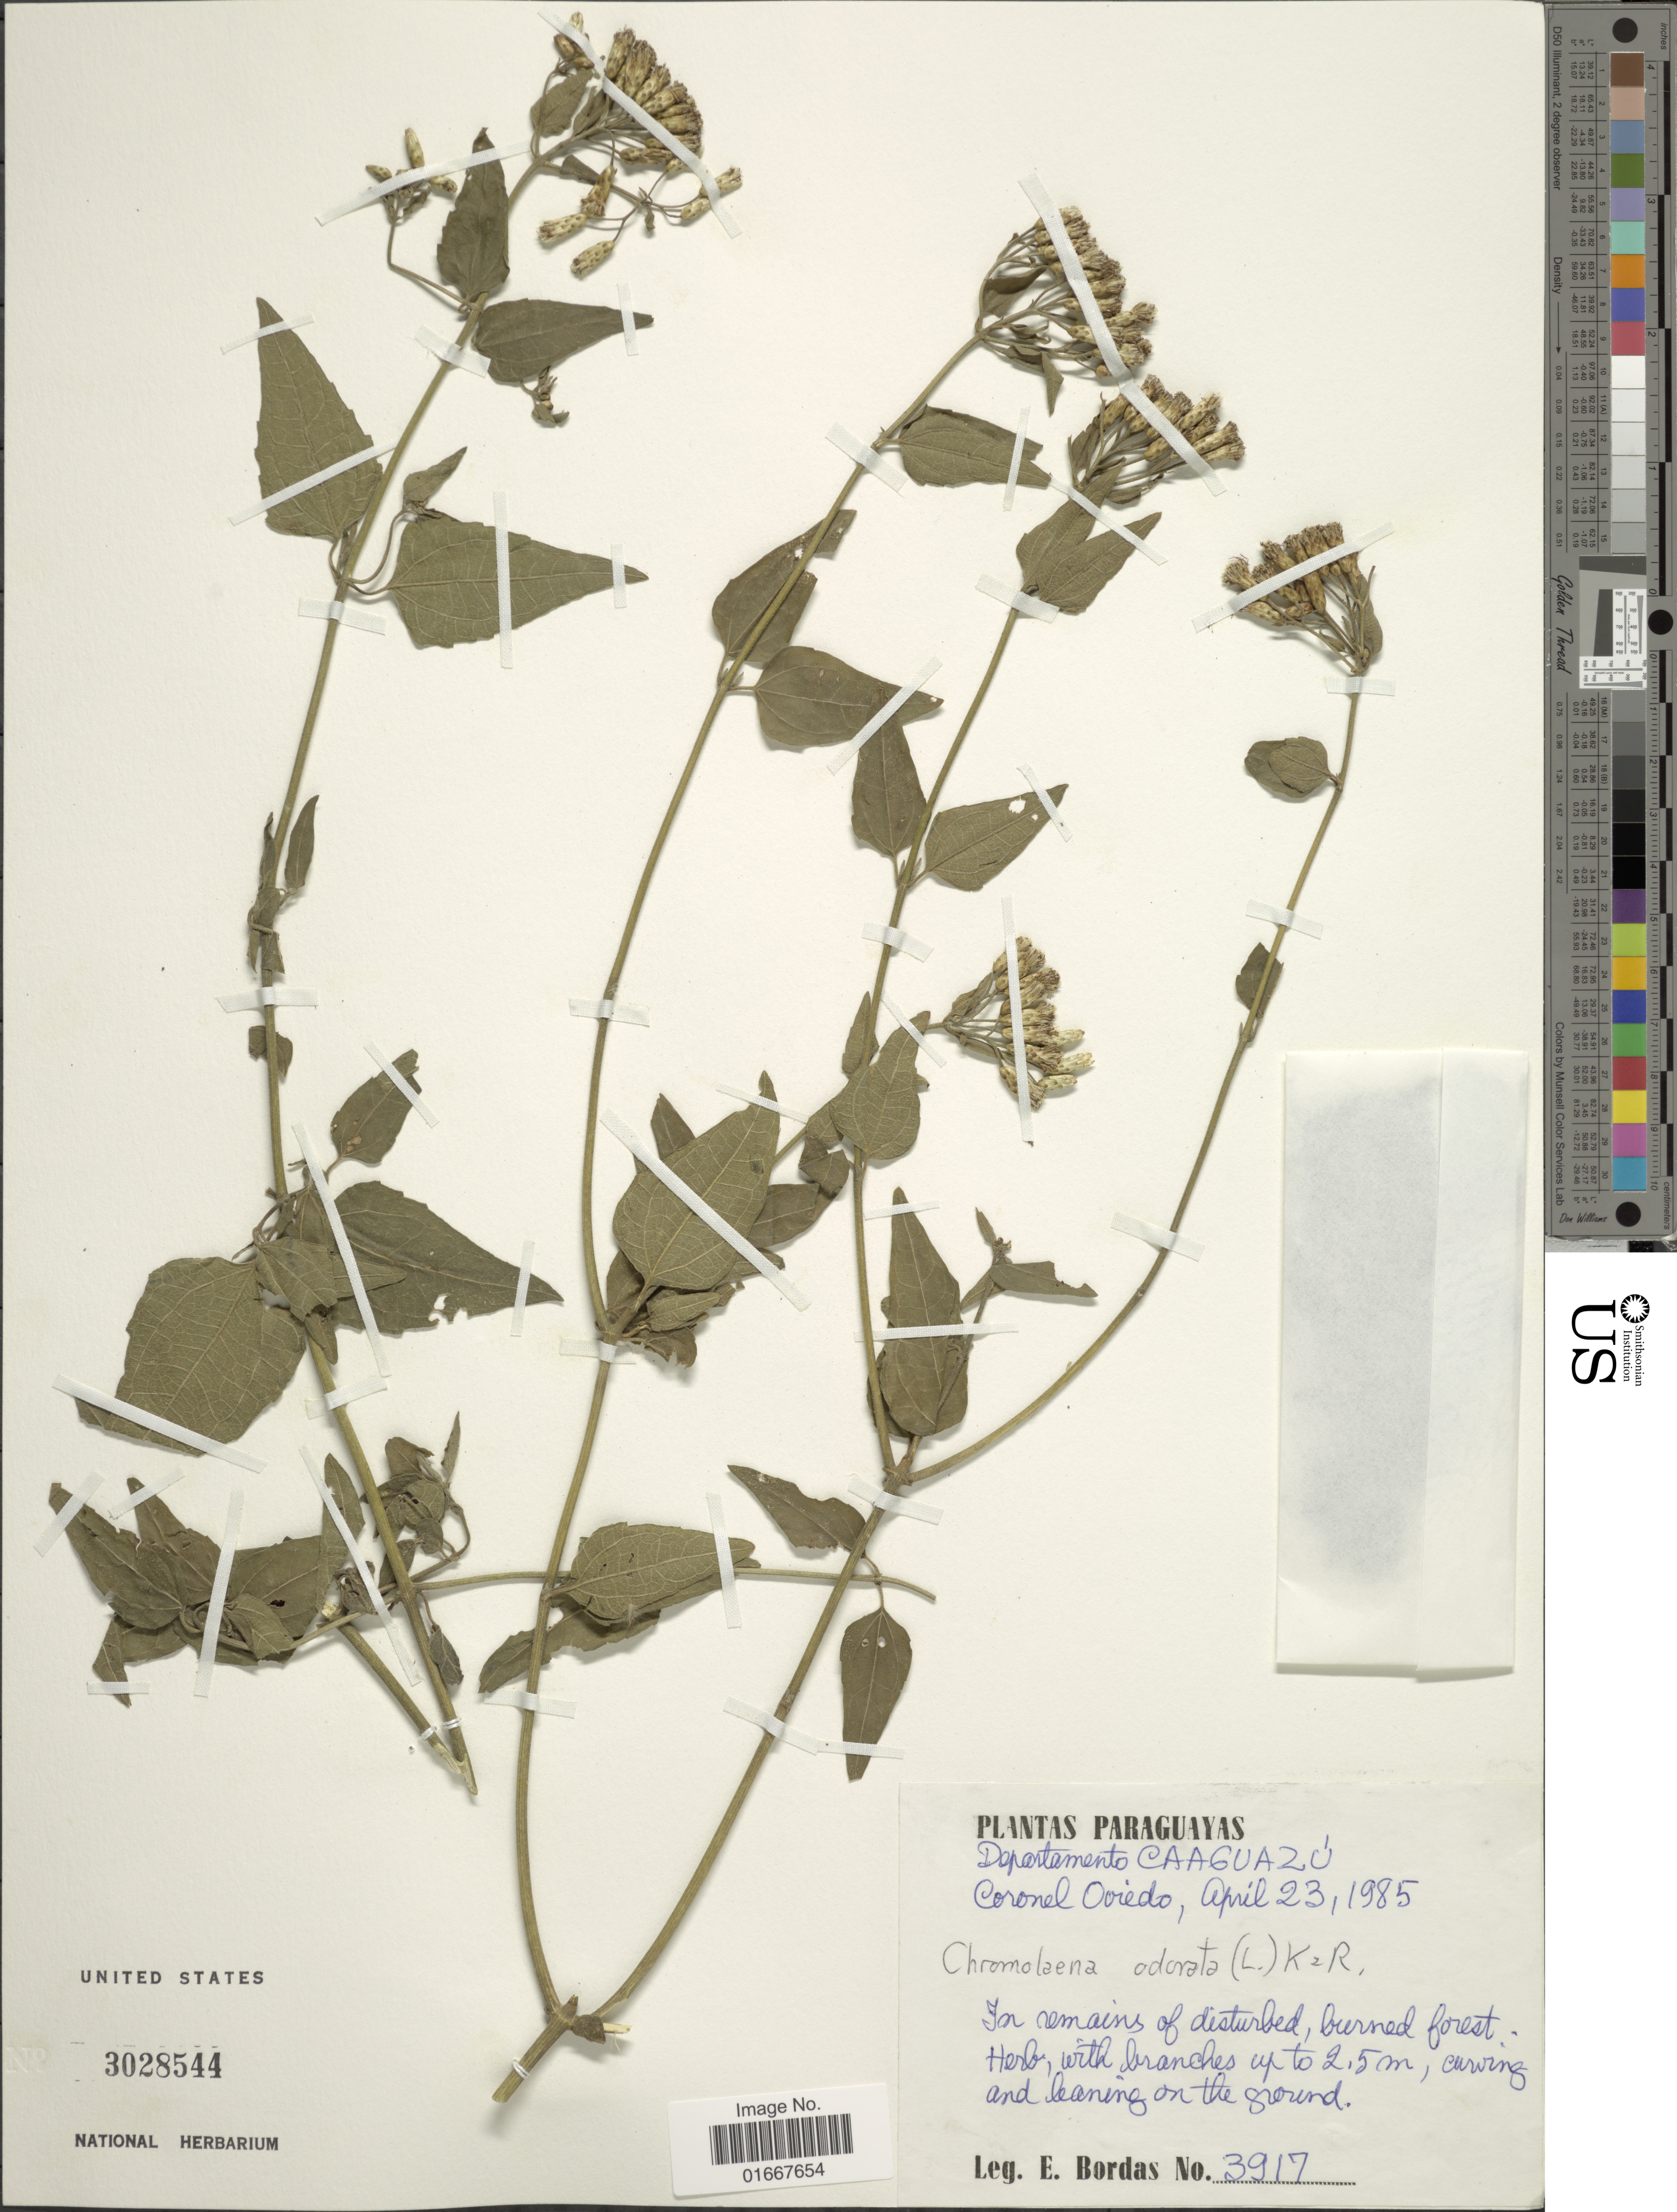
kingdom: Plantae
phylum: Tracheophyta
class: Magnoliopsida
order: Asterales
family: Asteraceae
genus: Chromolaena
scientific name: Chromolaena odorata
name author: (L.) R.M. King & H. Rob.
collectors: E. Bordas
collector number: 3917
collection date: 1985-04-23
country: Paraguay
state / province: Caaguazu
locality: Coronel Oviedo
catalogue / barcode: US 3028544